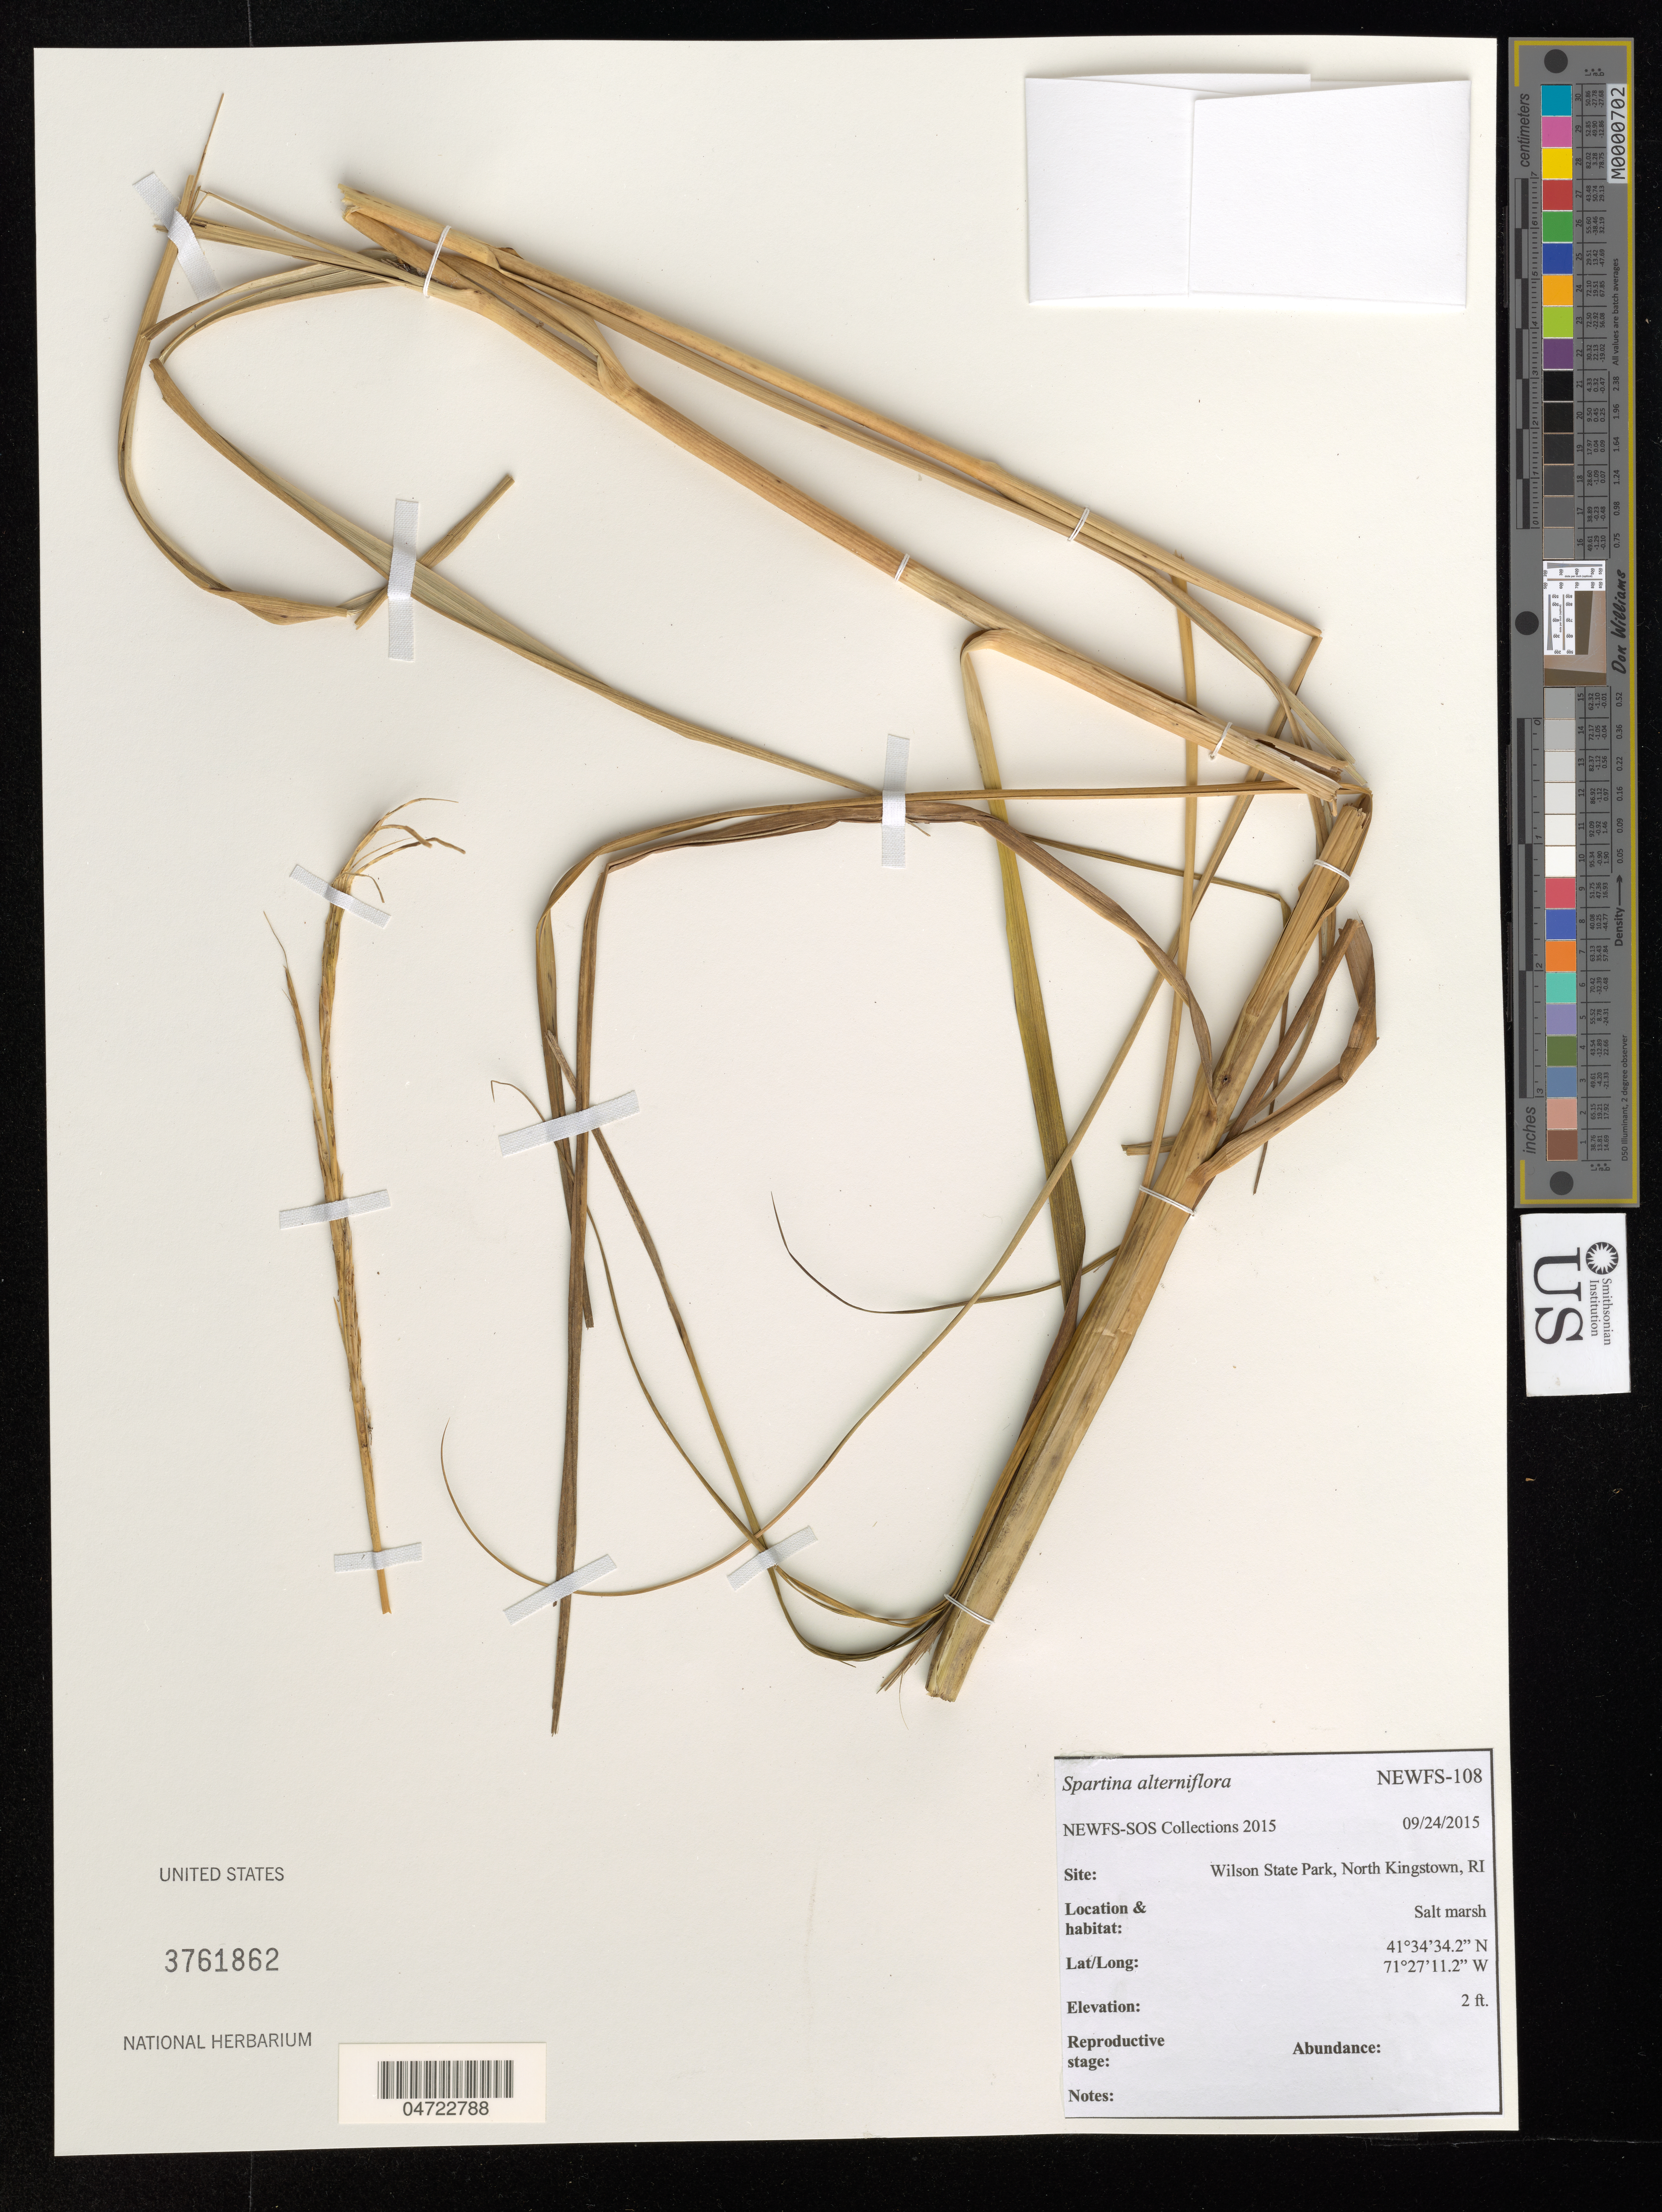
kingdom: Plantae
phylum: Tracheophyta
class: Liliopsida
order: Poales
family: Poaceae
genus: Spartina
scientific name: Spartina alterniflora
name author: Loisel.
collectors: NEWFS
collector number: NEWFS-108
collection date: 2015-09-24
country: United States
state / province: Rhode Island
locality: Site: Wilson State Park, North Kingstown, RI. Salt marsh.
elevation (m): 1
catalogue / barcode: US 3761862